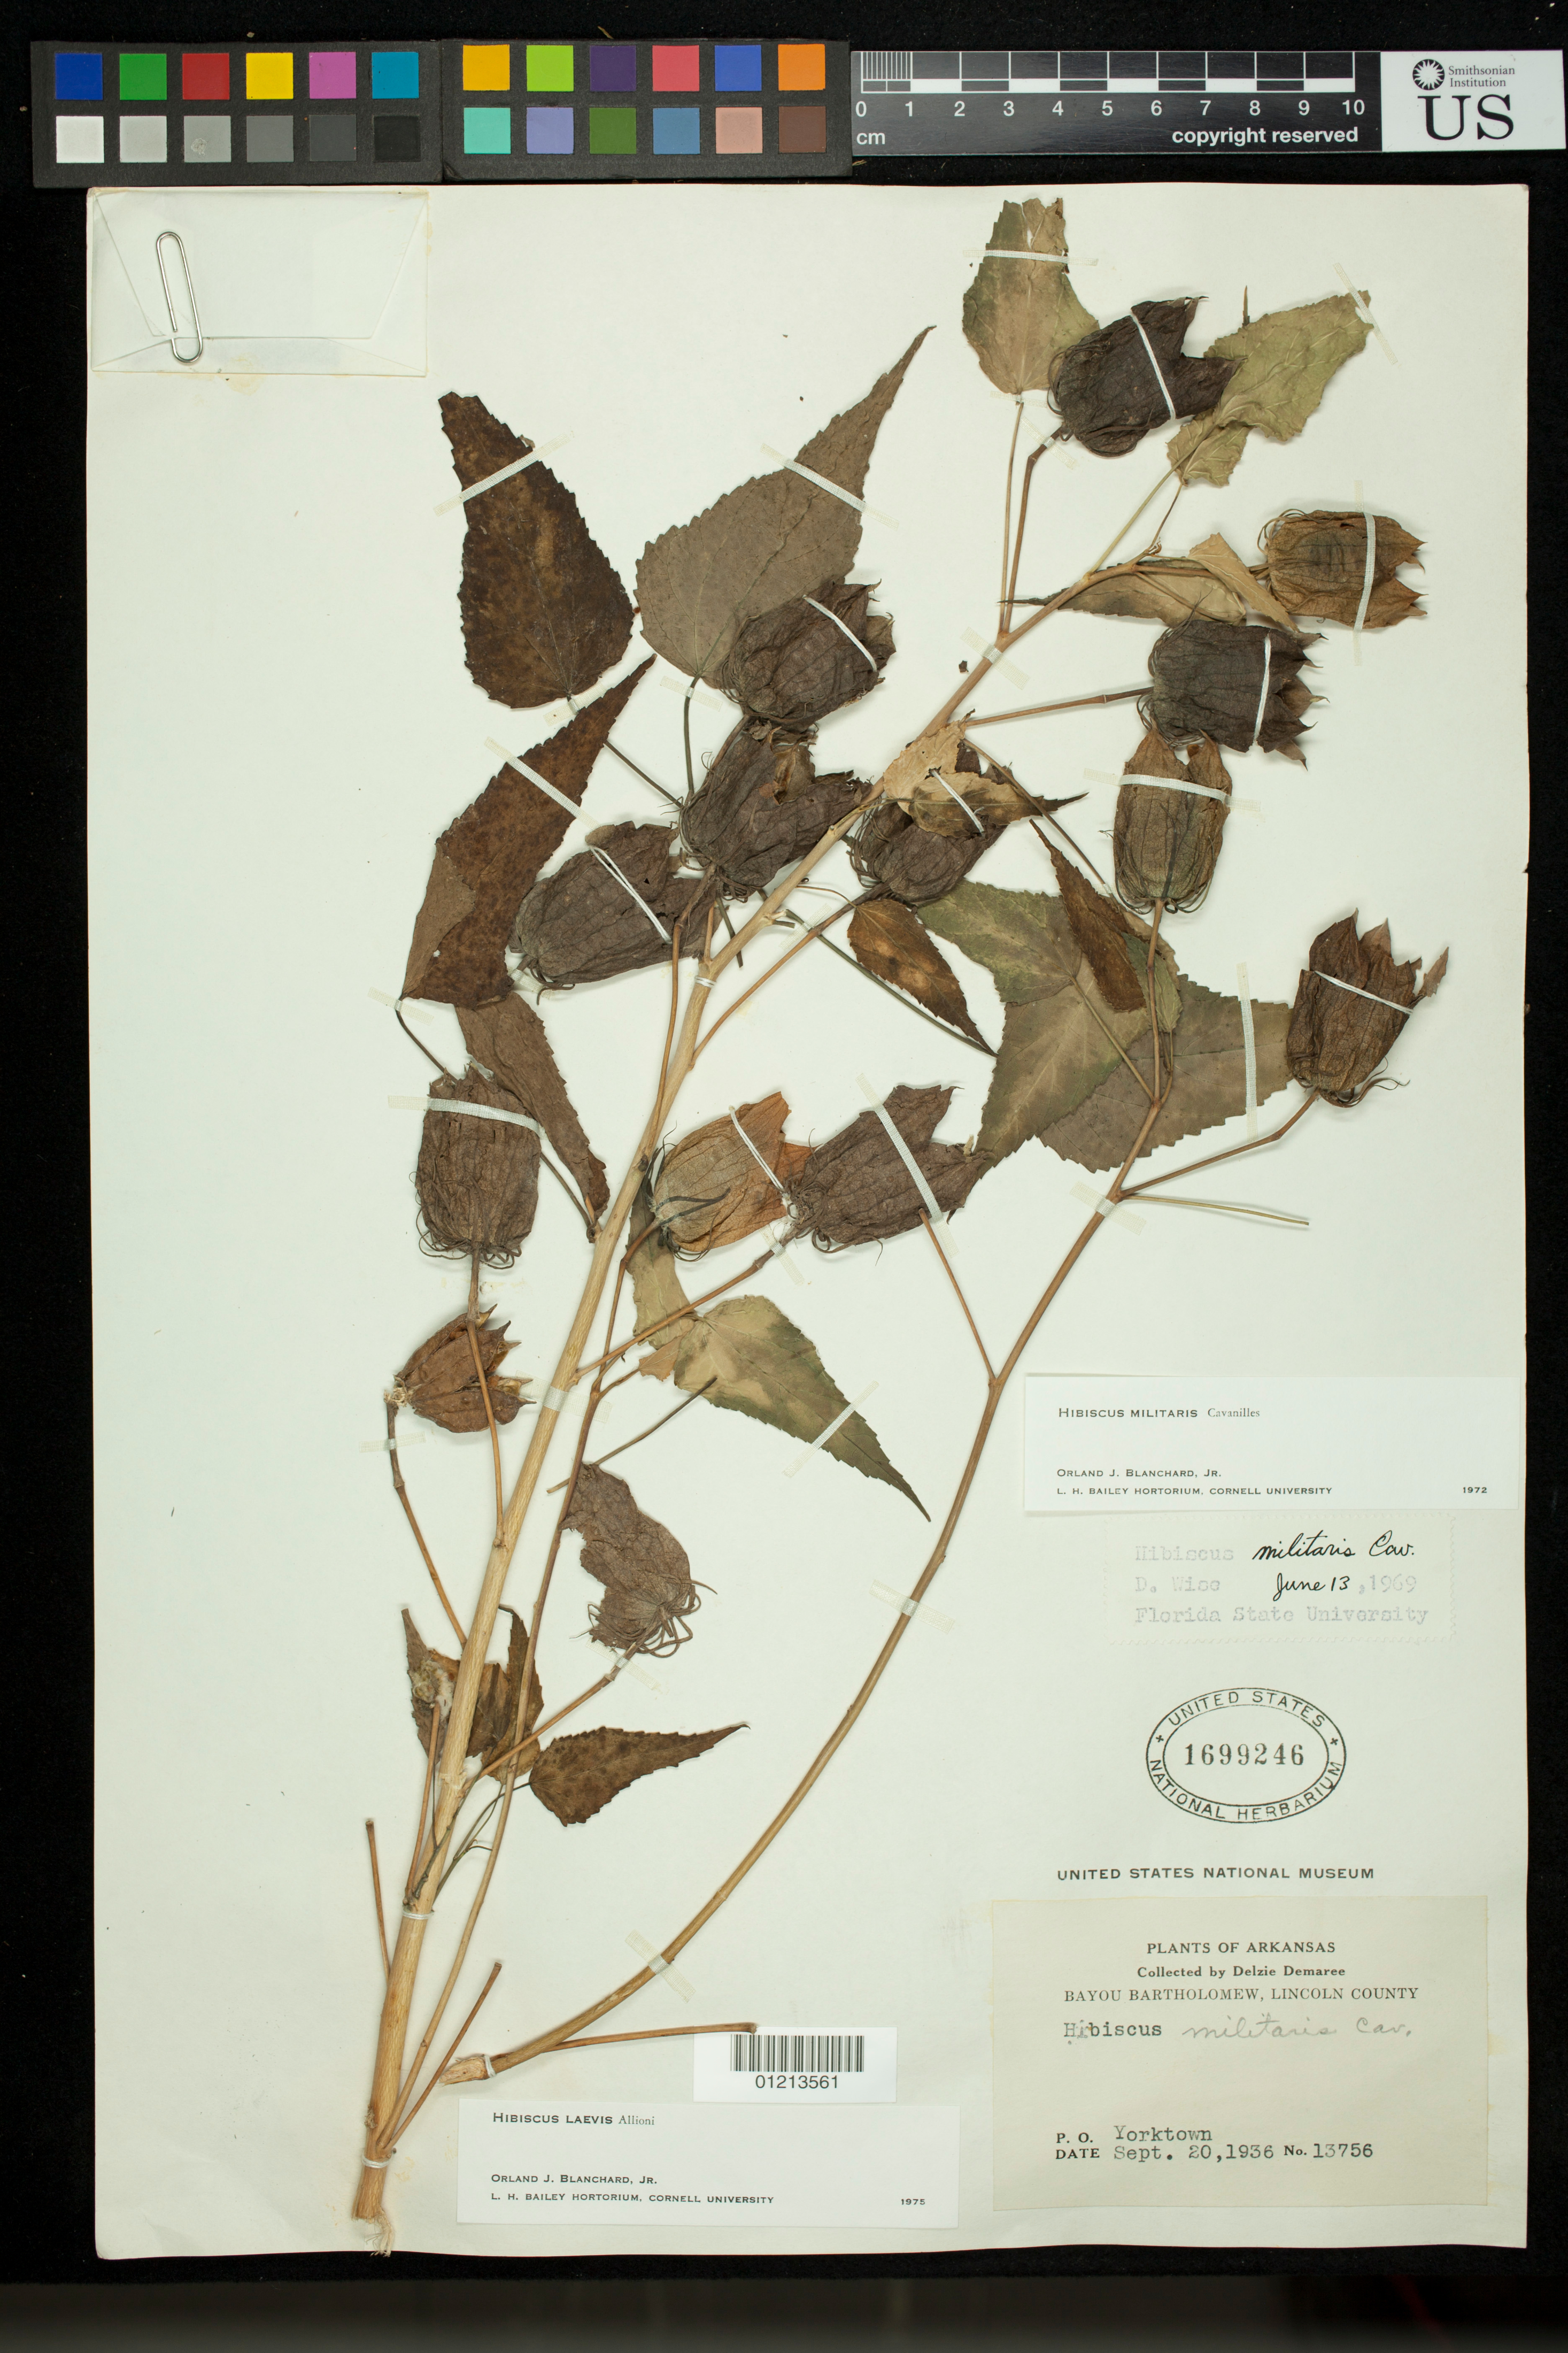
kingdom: Plantae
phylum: Tracheophyta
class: Magnoliopsida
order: Malvales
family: Malvaceae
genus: Hibiscus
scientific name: Hibiscus laevis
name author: All.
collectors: D. Demaree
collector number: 13756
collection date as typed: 20 Sep 1936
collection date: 1936-09-20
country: United States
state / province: Arkansas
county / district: Lincoln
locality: Bayou Bartholomew, Lincoln County,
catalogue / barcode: US 1699246